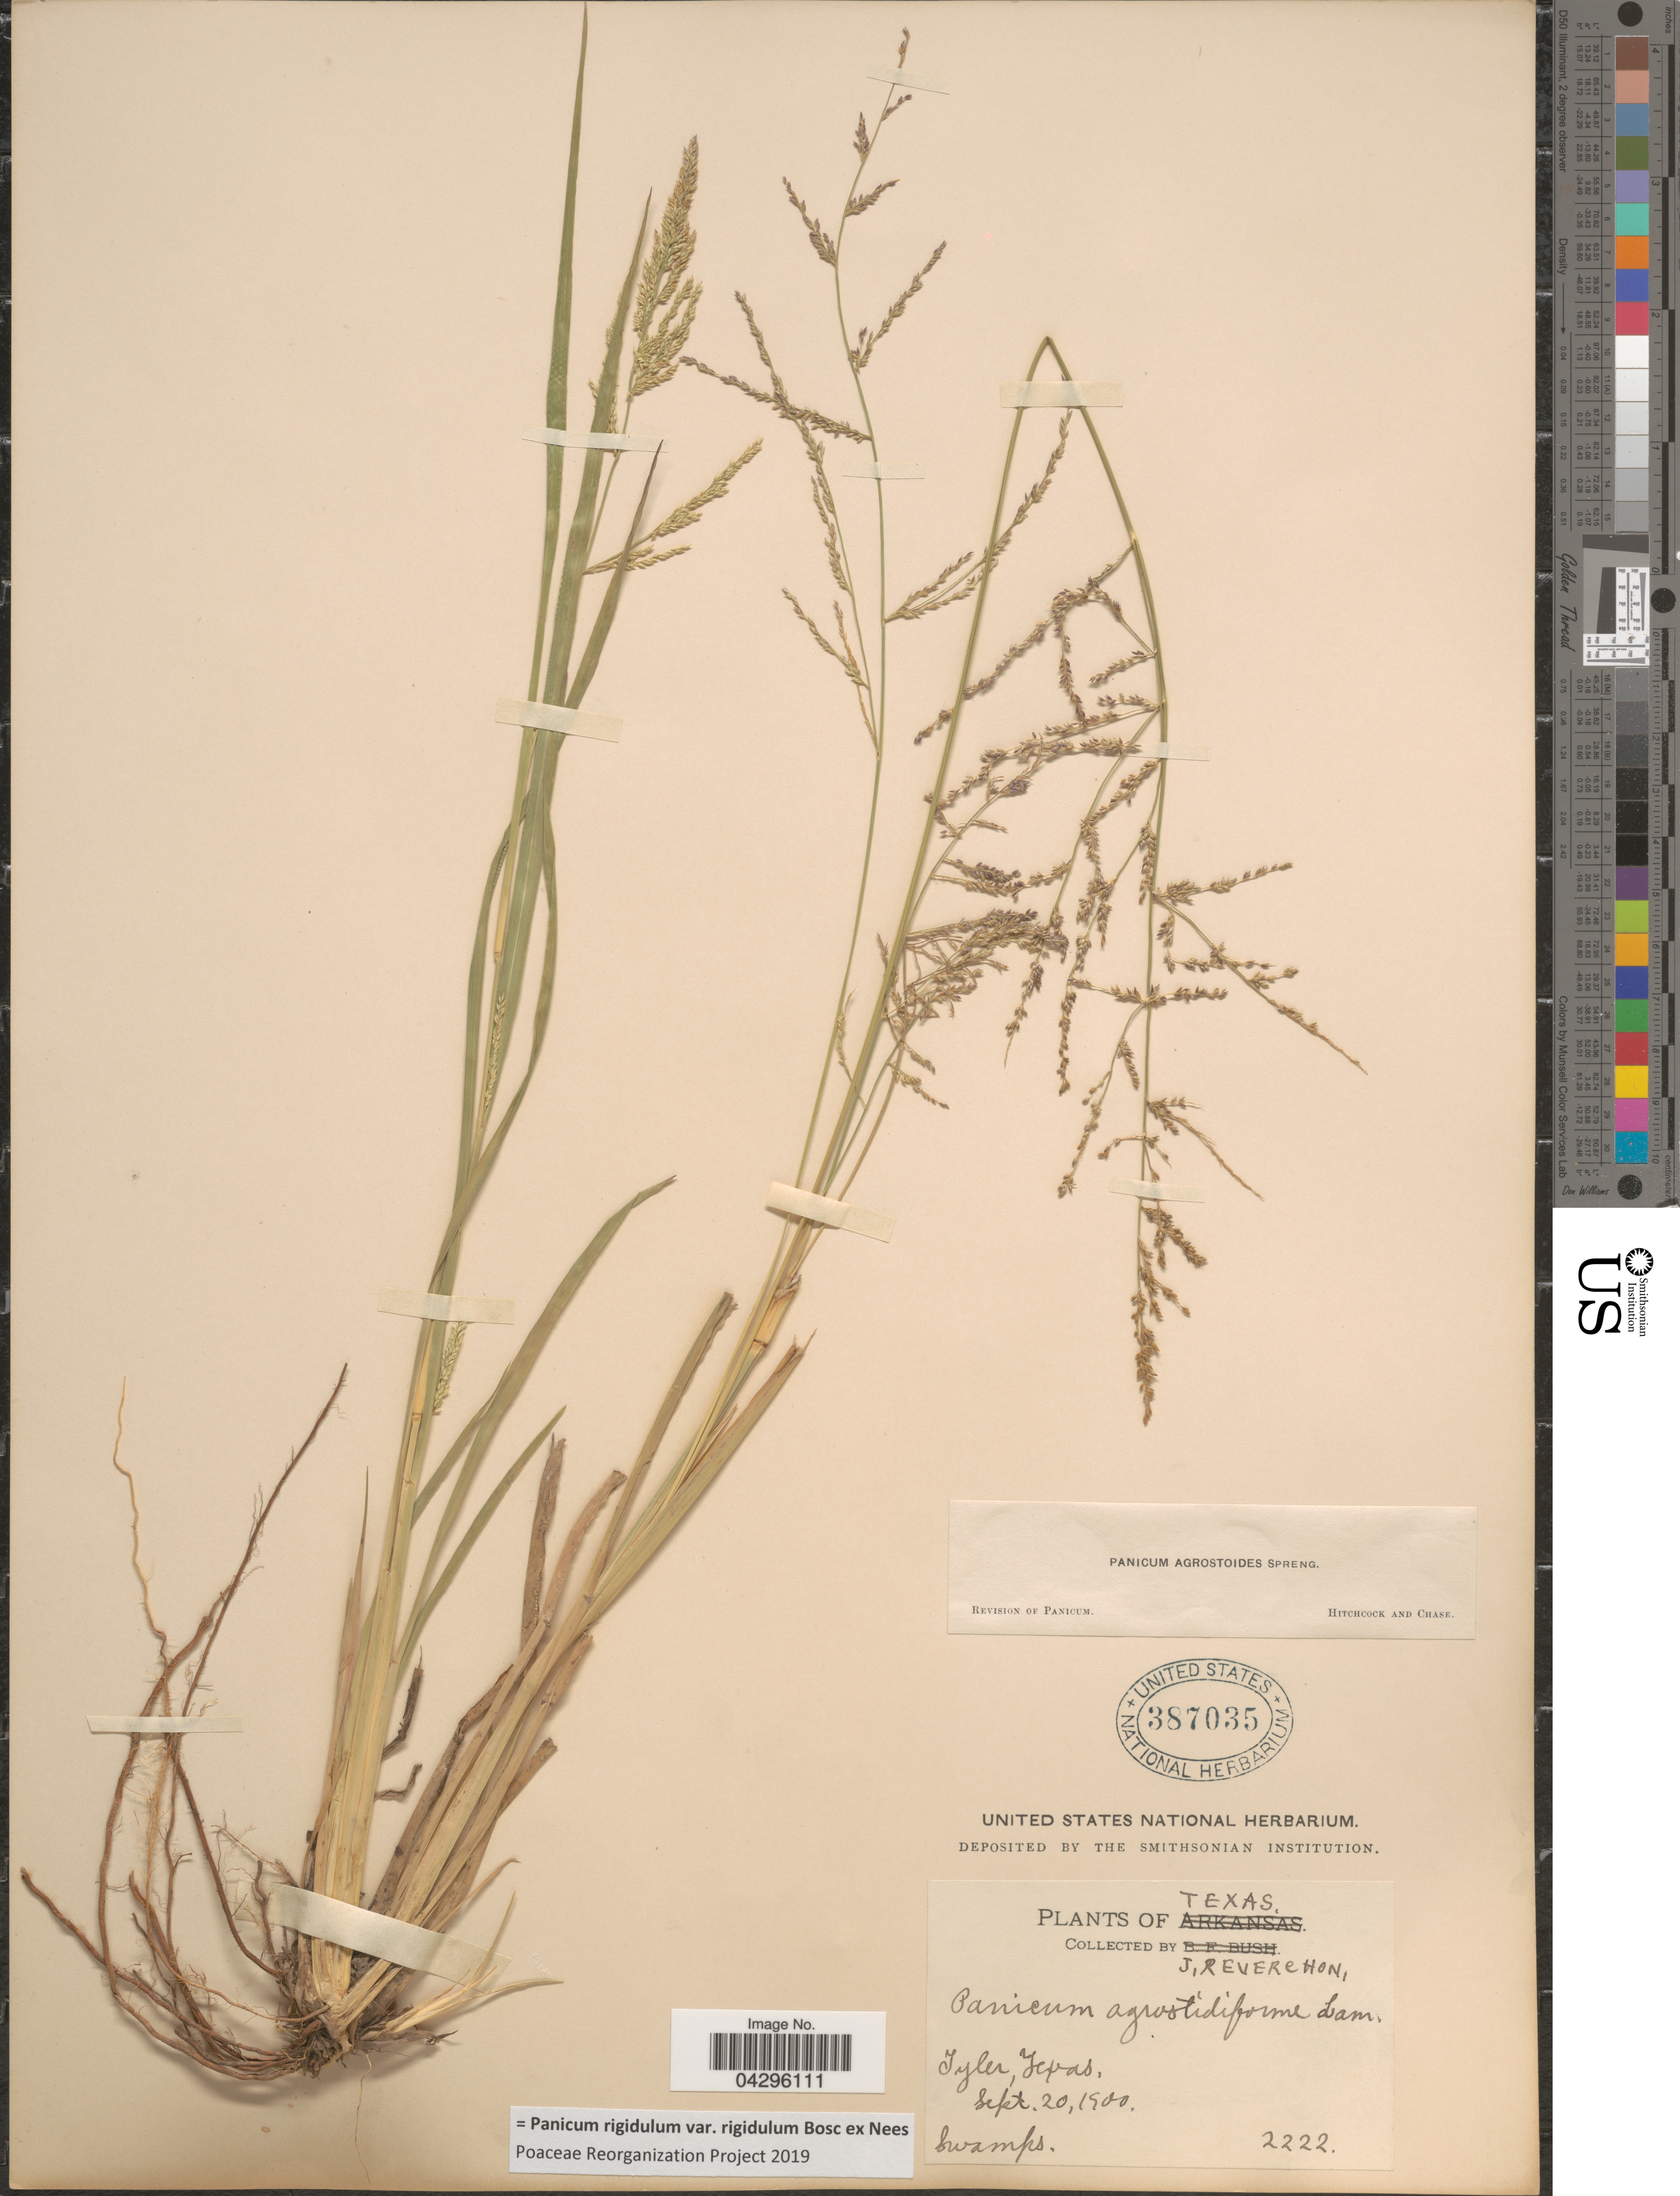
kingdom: Plantae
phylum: Tracheophyta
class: Liliopsida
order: Poales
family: Poaceae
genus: Panicum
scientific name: Panicum rigidulum var. rigidulum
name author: Bosc ex Nees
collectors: J. Reverchon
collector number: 2222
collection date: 1900-09-20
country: United States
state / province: Texas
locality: Tyler.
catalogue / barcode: US 387035